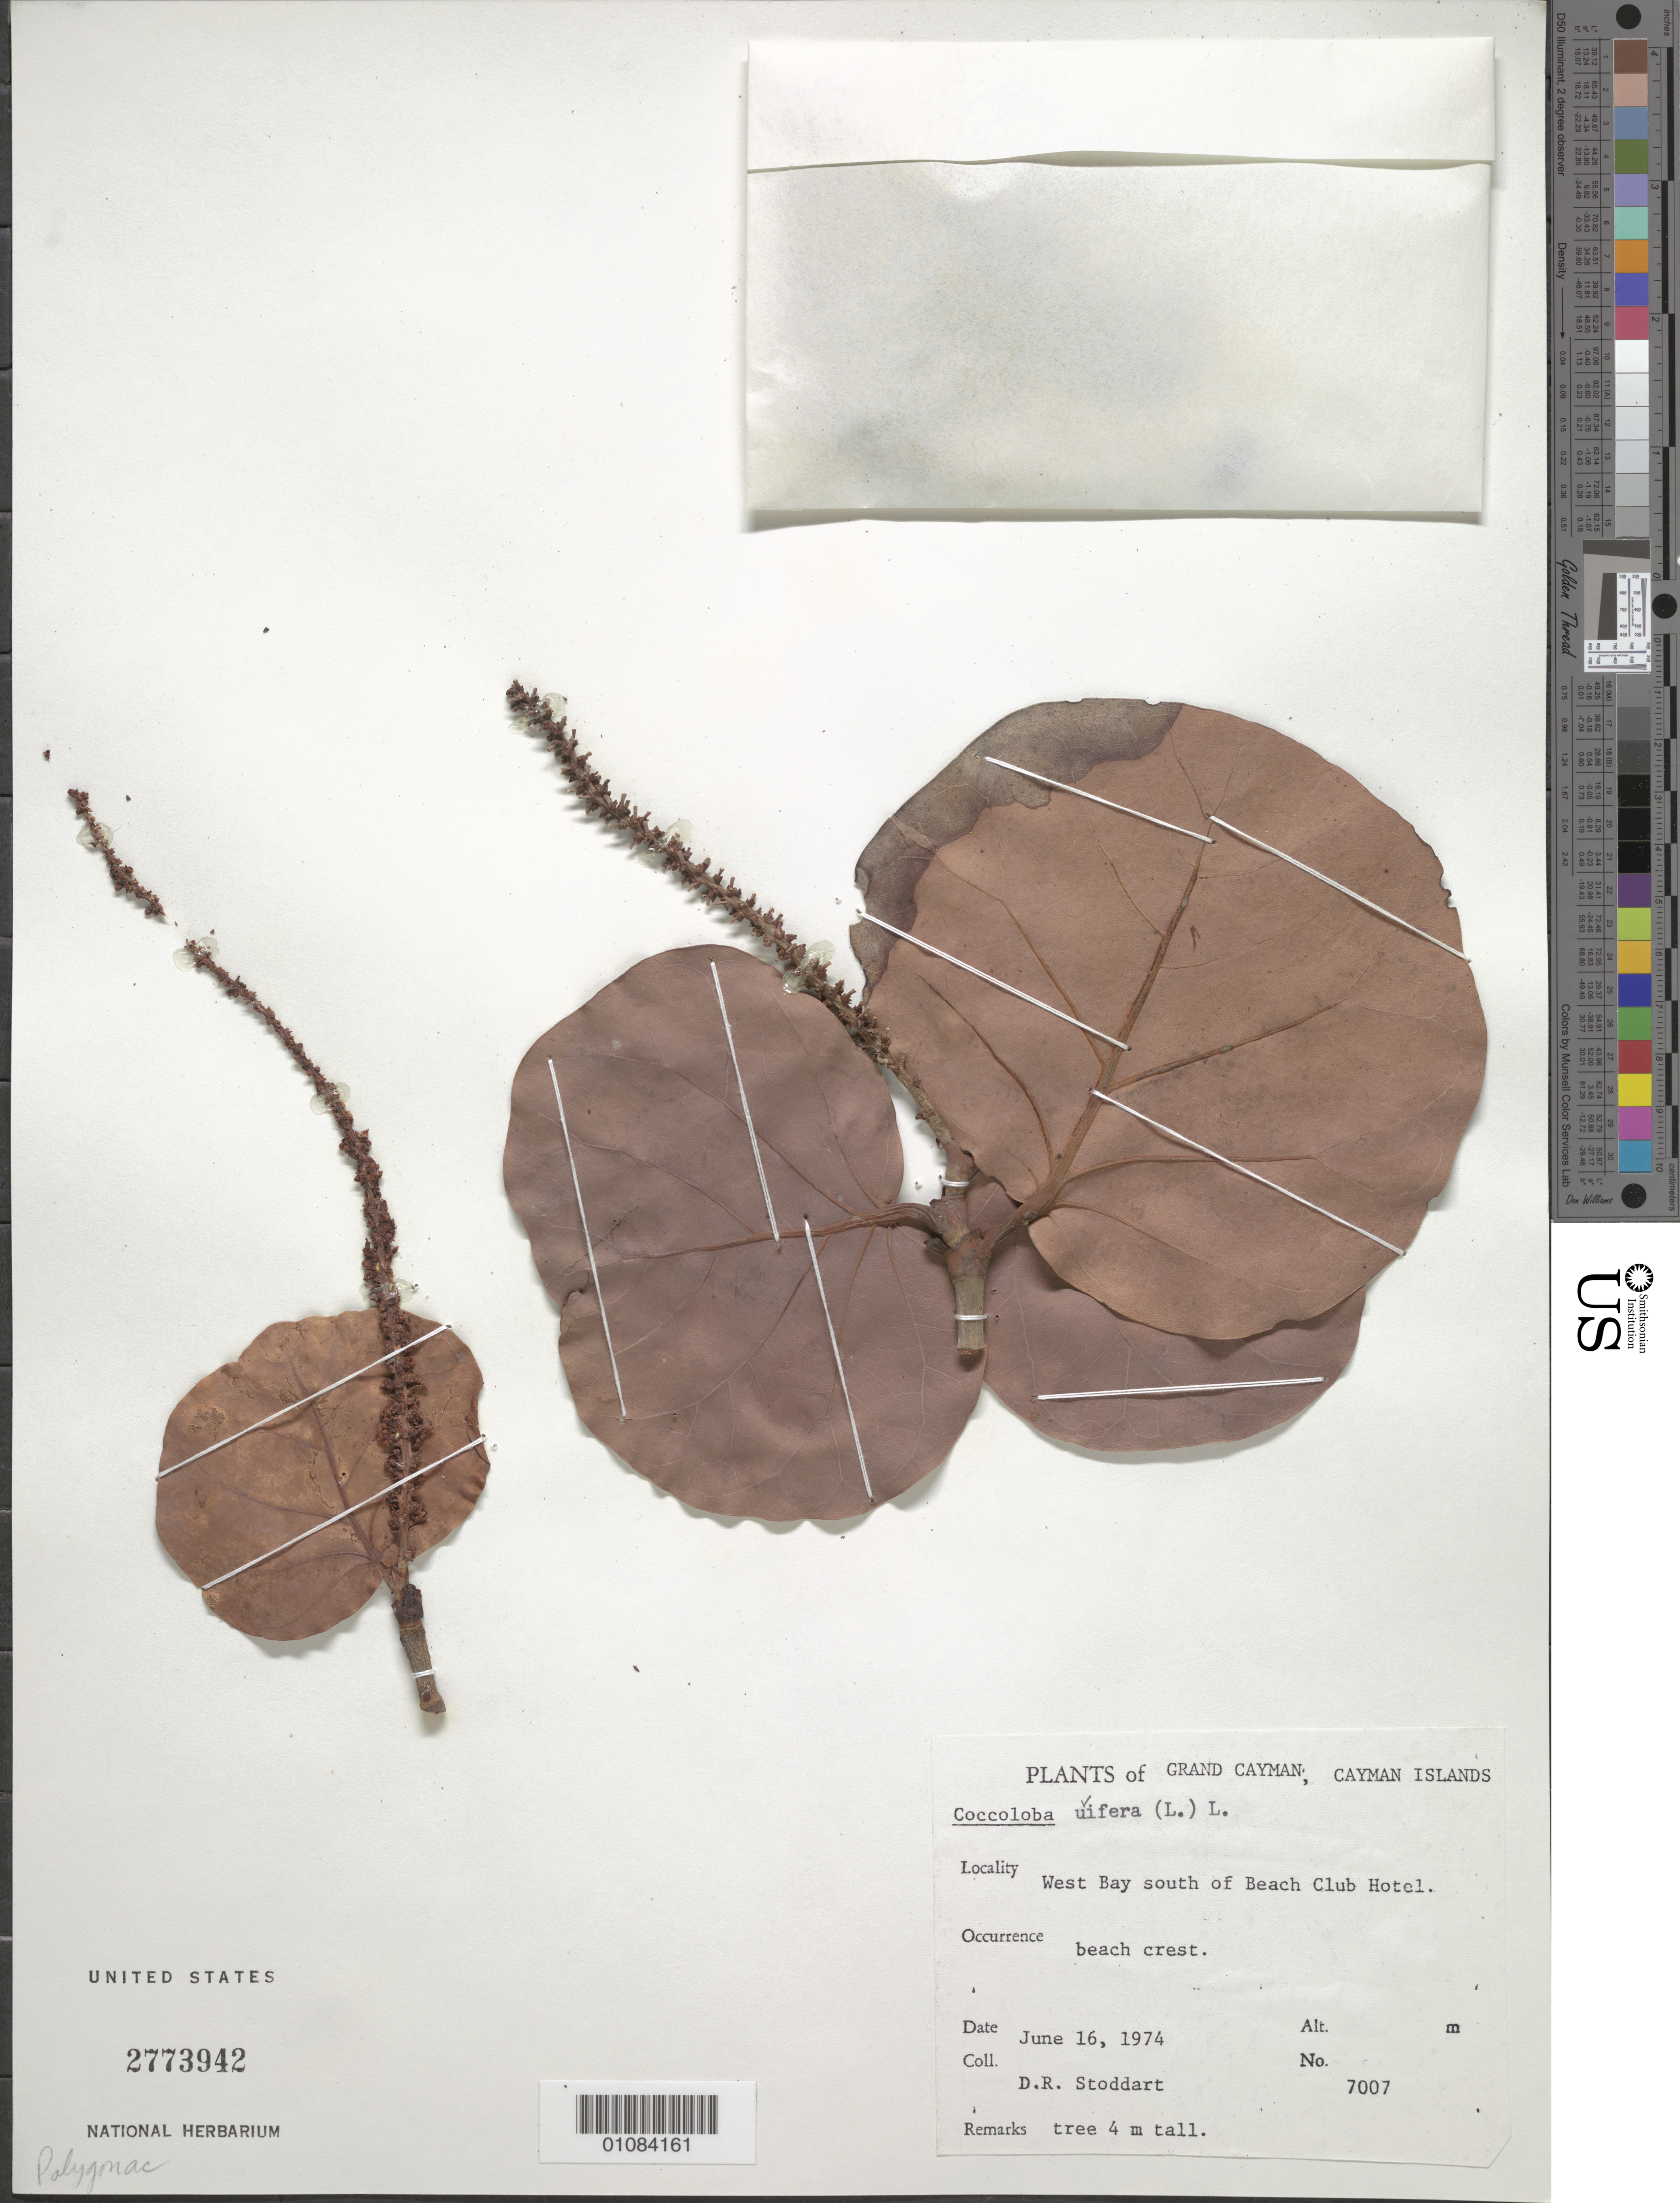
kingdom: Plantae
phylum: Tracheophyta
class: Magnoliopsida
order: Caryophyllales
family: Polygonaceae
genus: Coccoloba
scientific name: Coccoloba uvifera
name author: L.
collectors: D. R. Stoddart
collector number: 7007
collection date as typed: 16 Jun 1974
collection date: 1974-06-16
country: Cayman Islands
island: Grand Cayman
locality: West Bay south of Beach Club Hotel.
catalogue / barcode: US 2773942